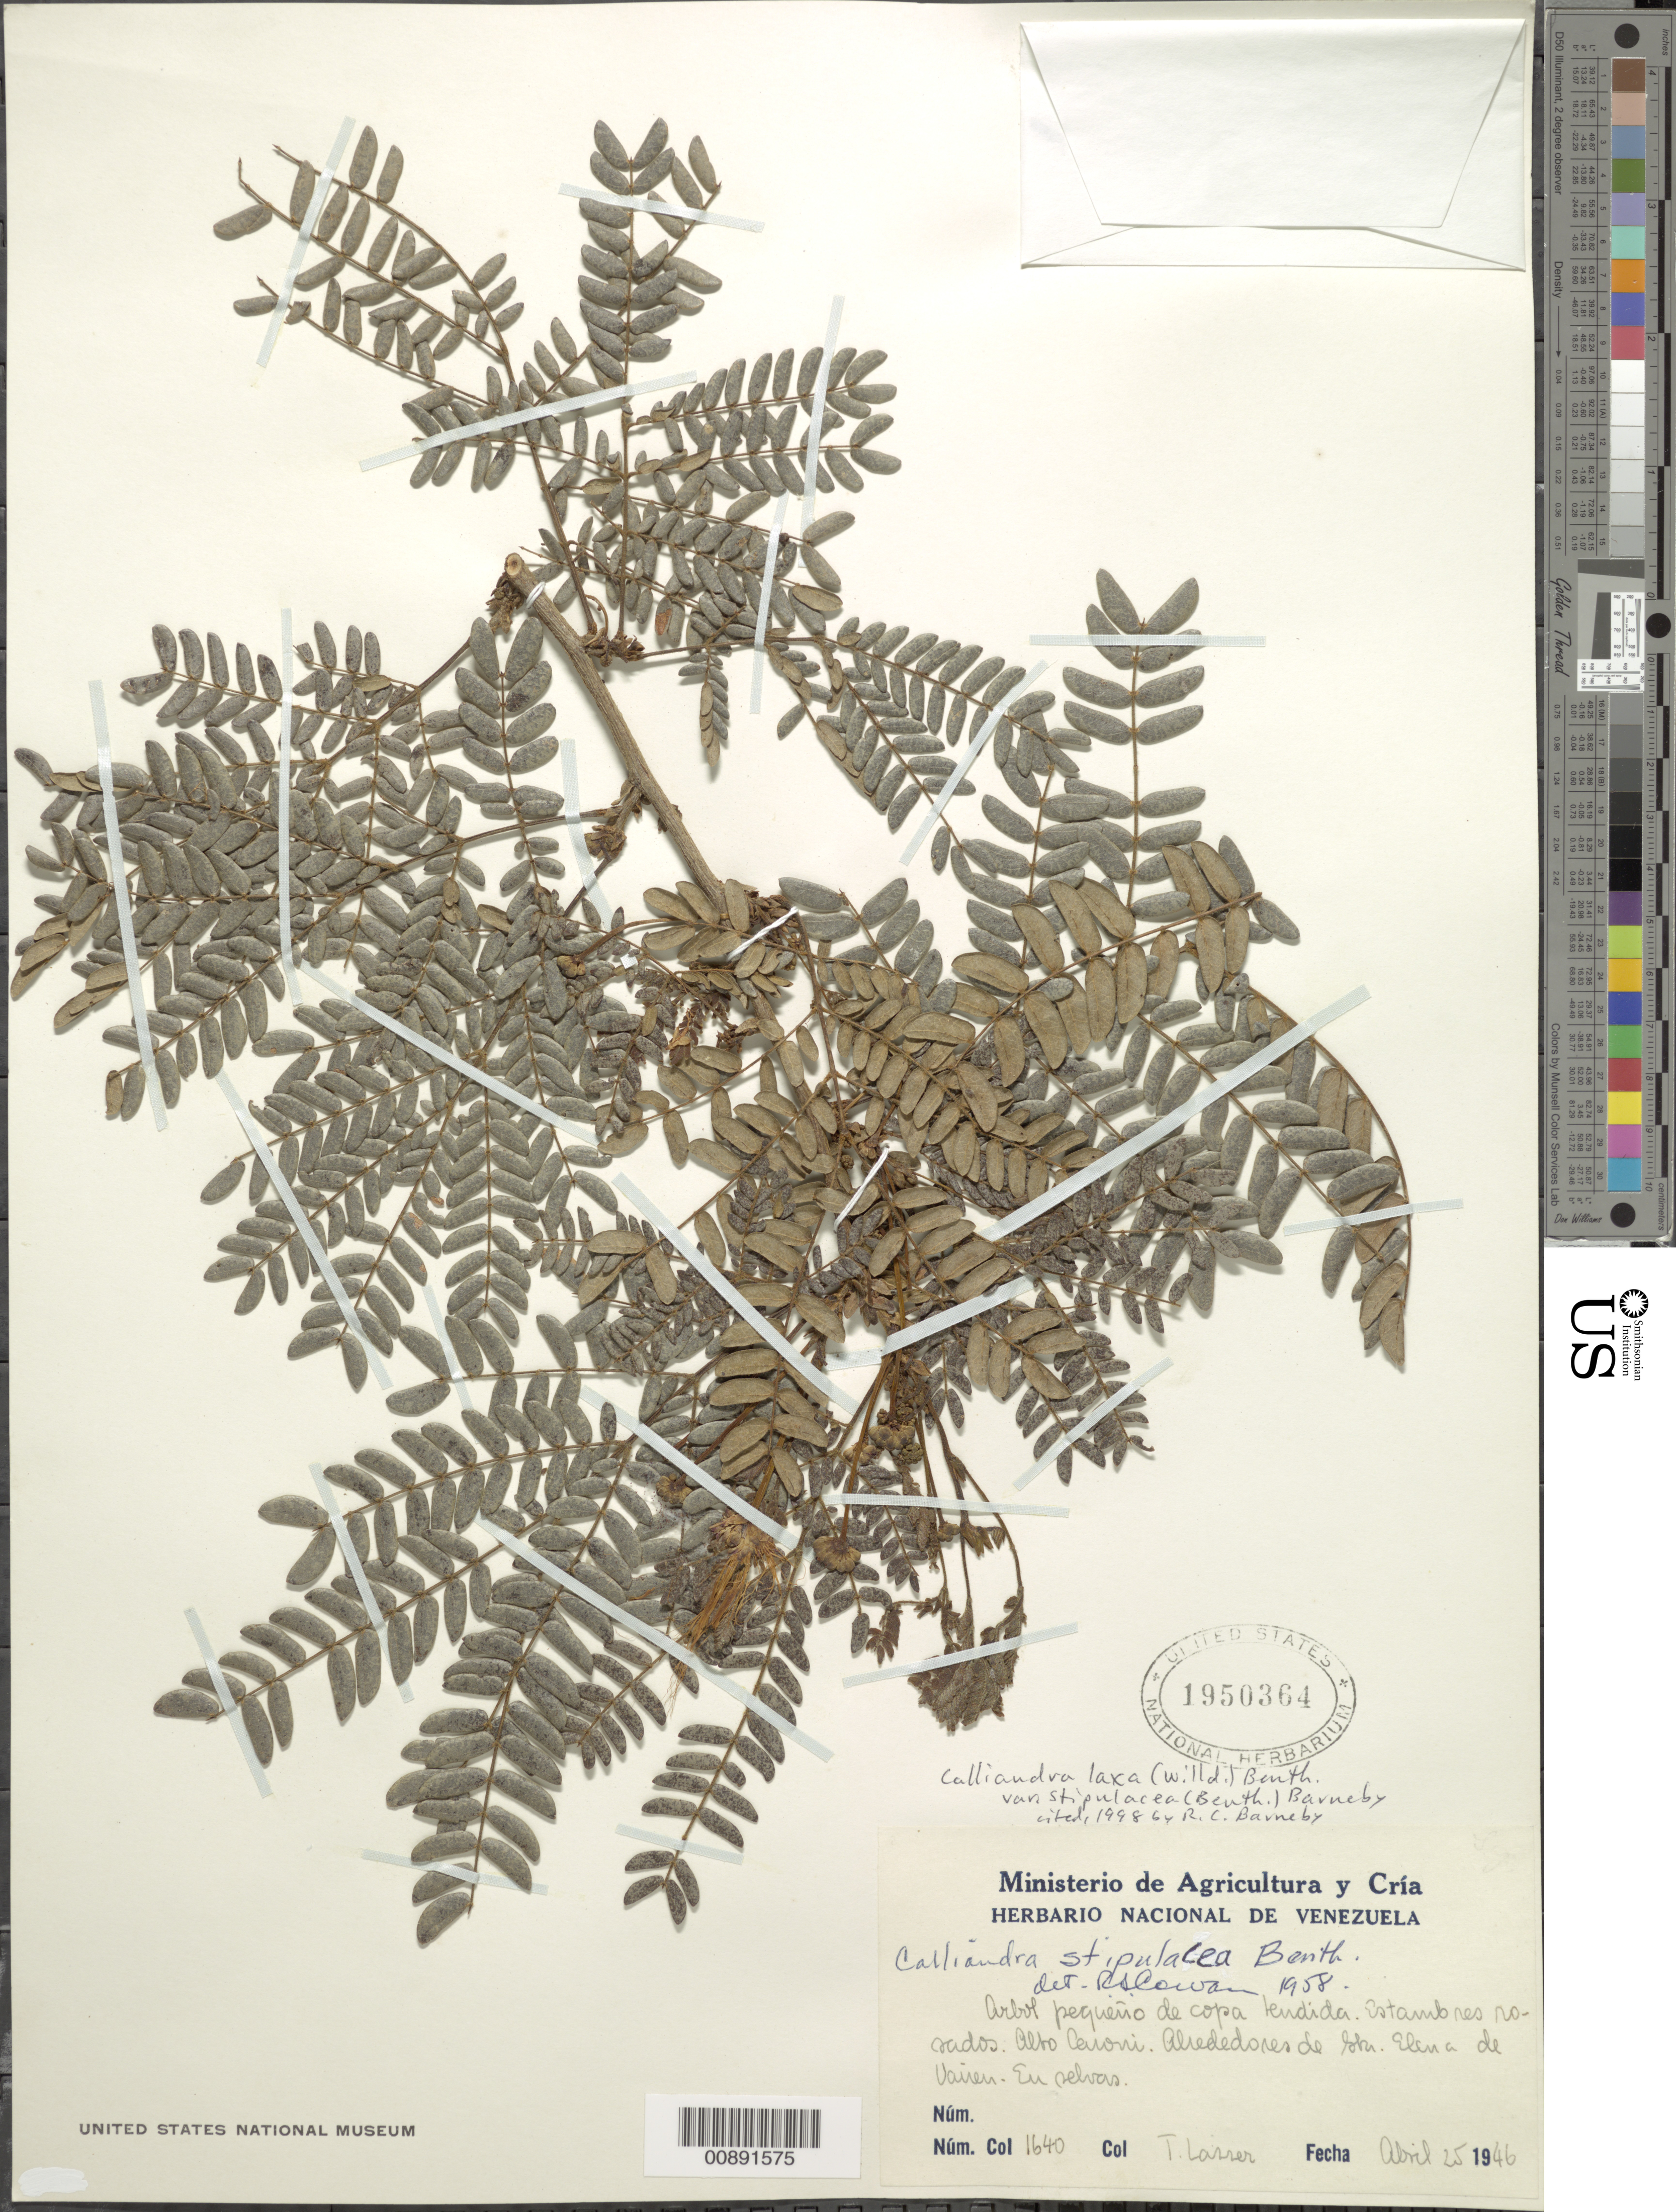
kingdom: Plantae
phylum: Tracheophyta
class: Magnoliopsida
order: Fabales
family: Fabaceae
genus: Calliandra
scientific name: Calliandra laxa var. stipulacea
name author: (Benth.) Barneby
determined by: Cowan, R. S.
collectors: T. Lasser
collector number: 1640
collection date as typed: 25-Apr-46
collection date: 1946-04-25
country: Venezuela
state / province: Bolívar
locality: Sta. Elena de Uairén, Alto Caroní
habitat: Selvas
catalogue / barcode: US 1950364